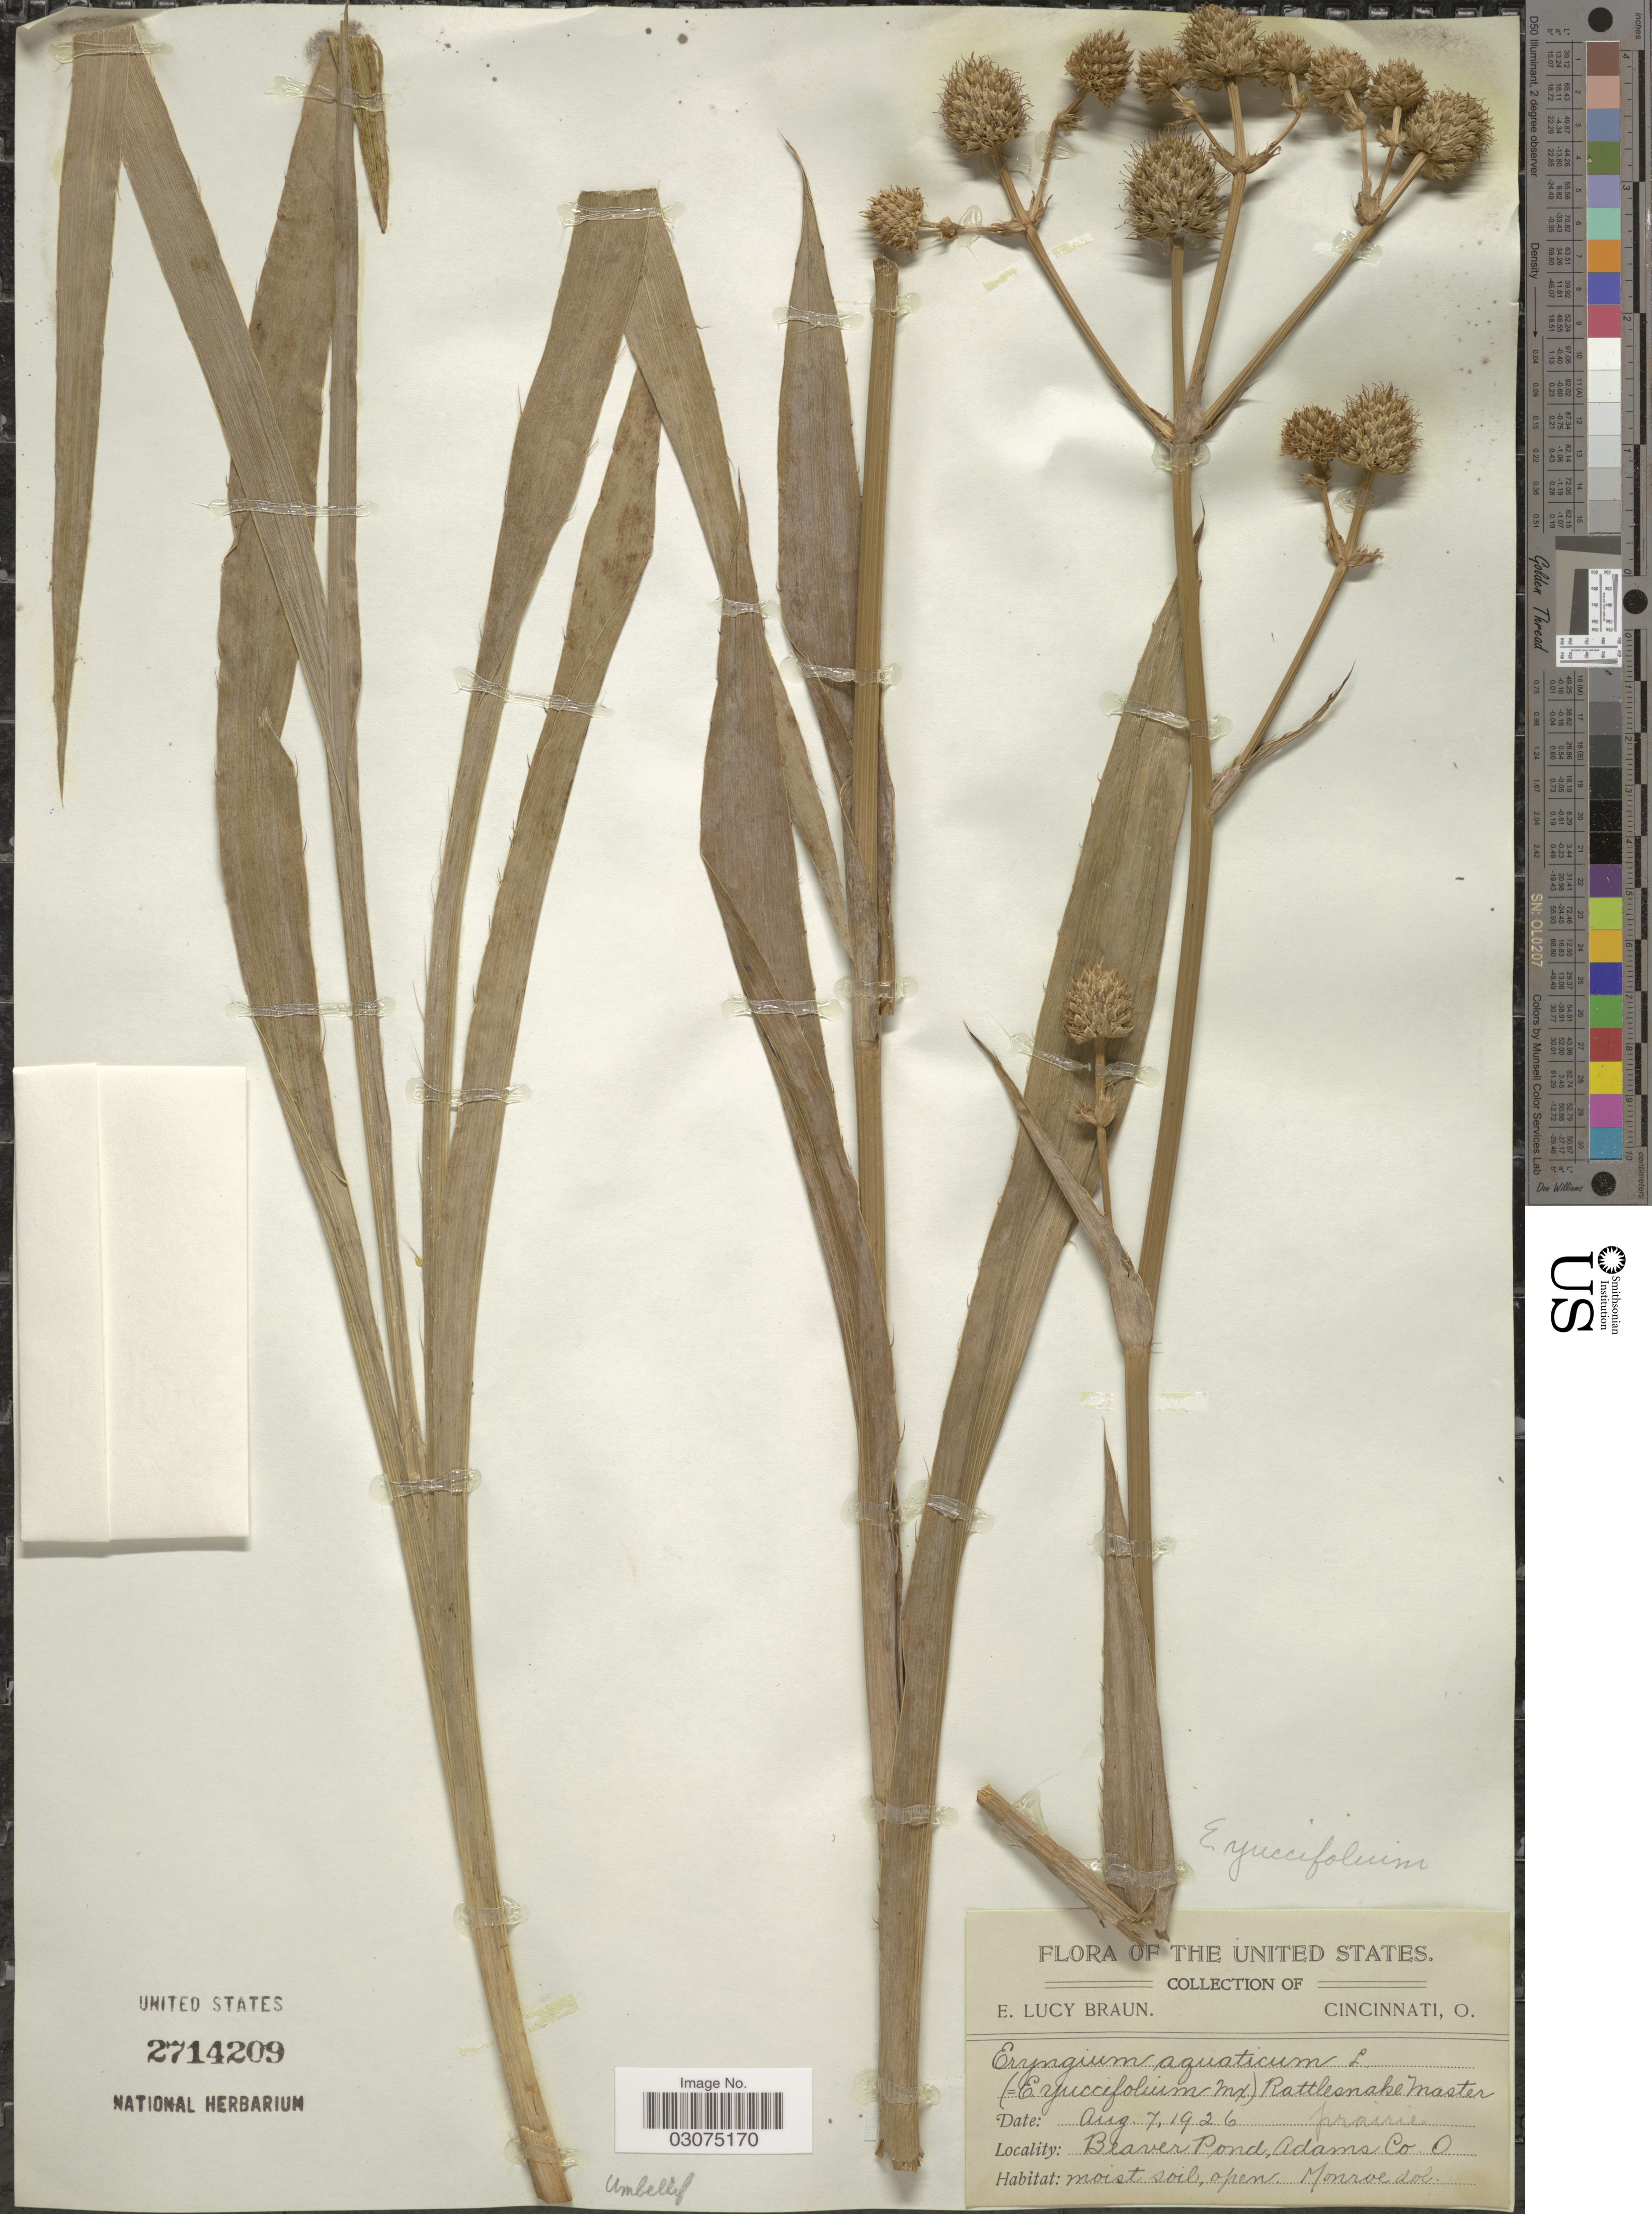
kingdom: Plantae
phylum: Tracheophyta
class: Magnoliopsida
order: Apiales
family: Apiaceae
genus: Eryngium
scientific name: Eryngium yuccifolium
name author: Michx.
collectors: E. L. Braun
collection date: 1926-08-07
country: United States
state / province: Ohio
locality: Beaver Pond, Adams Co.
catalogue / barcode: US 2714209